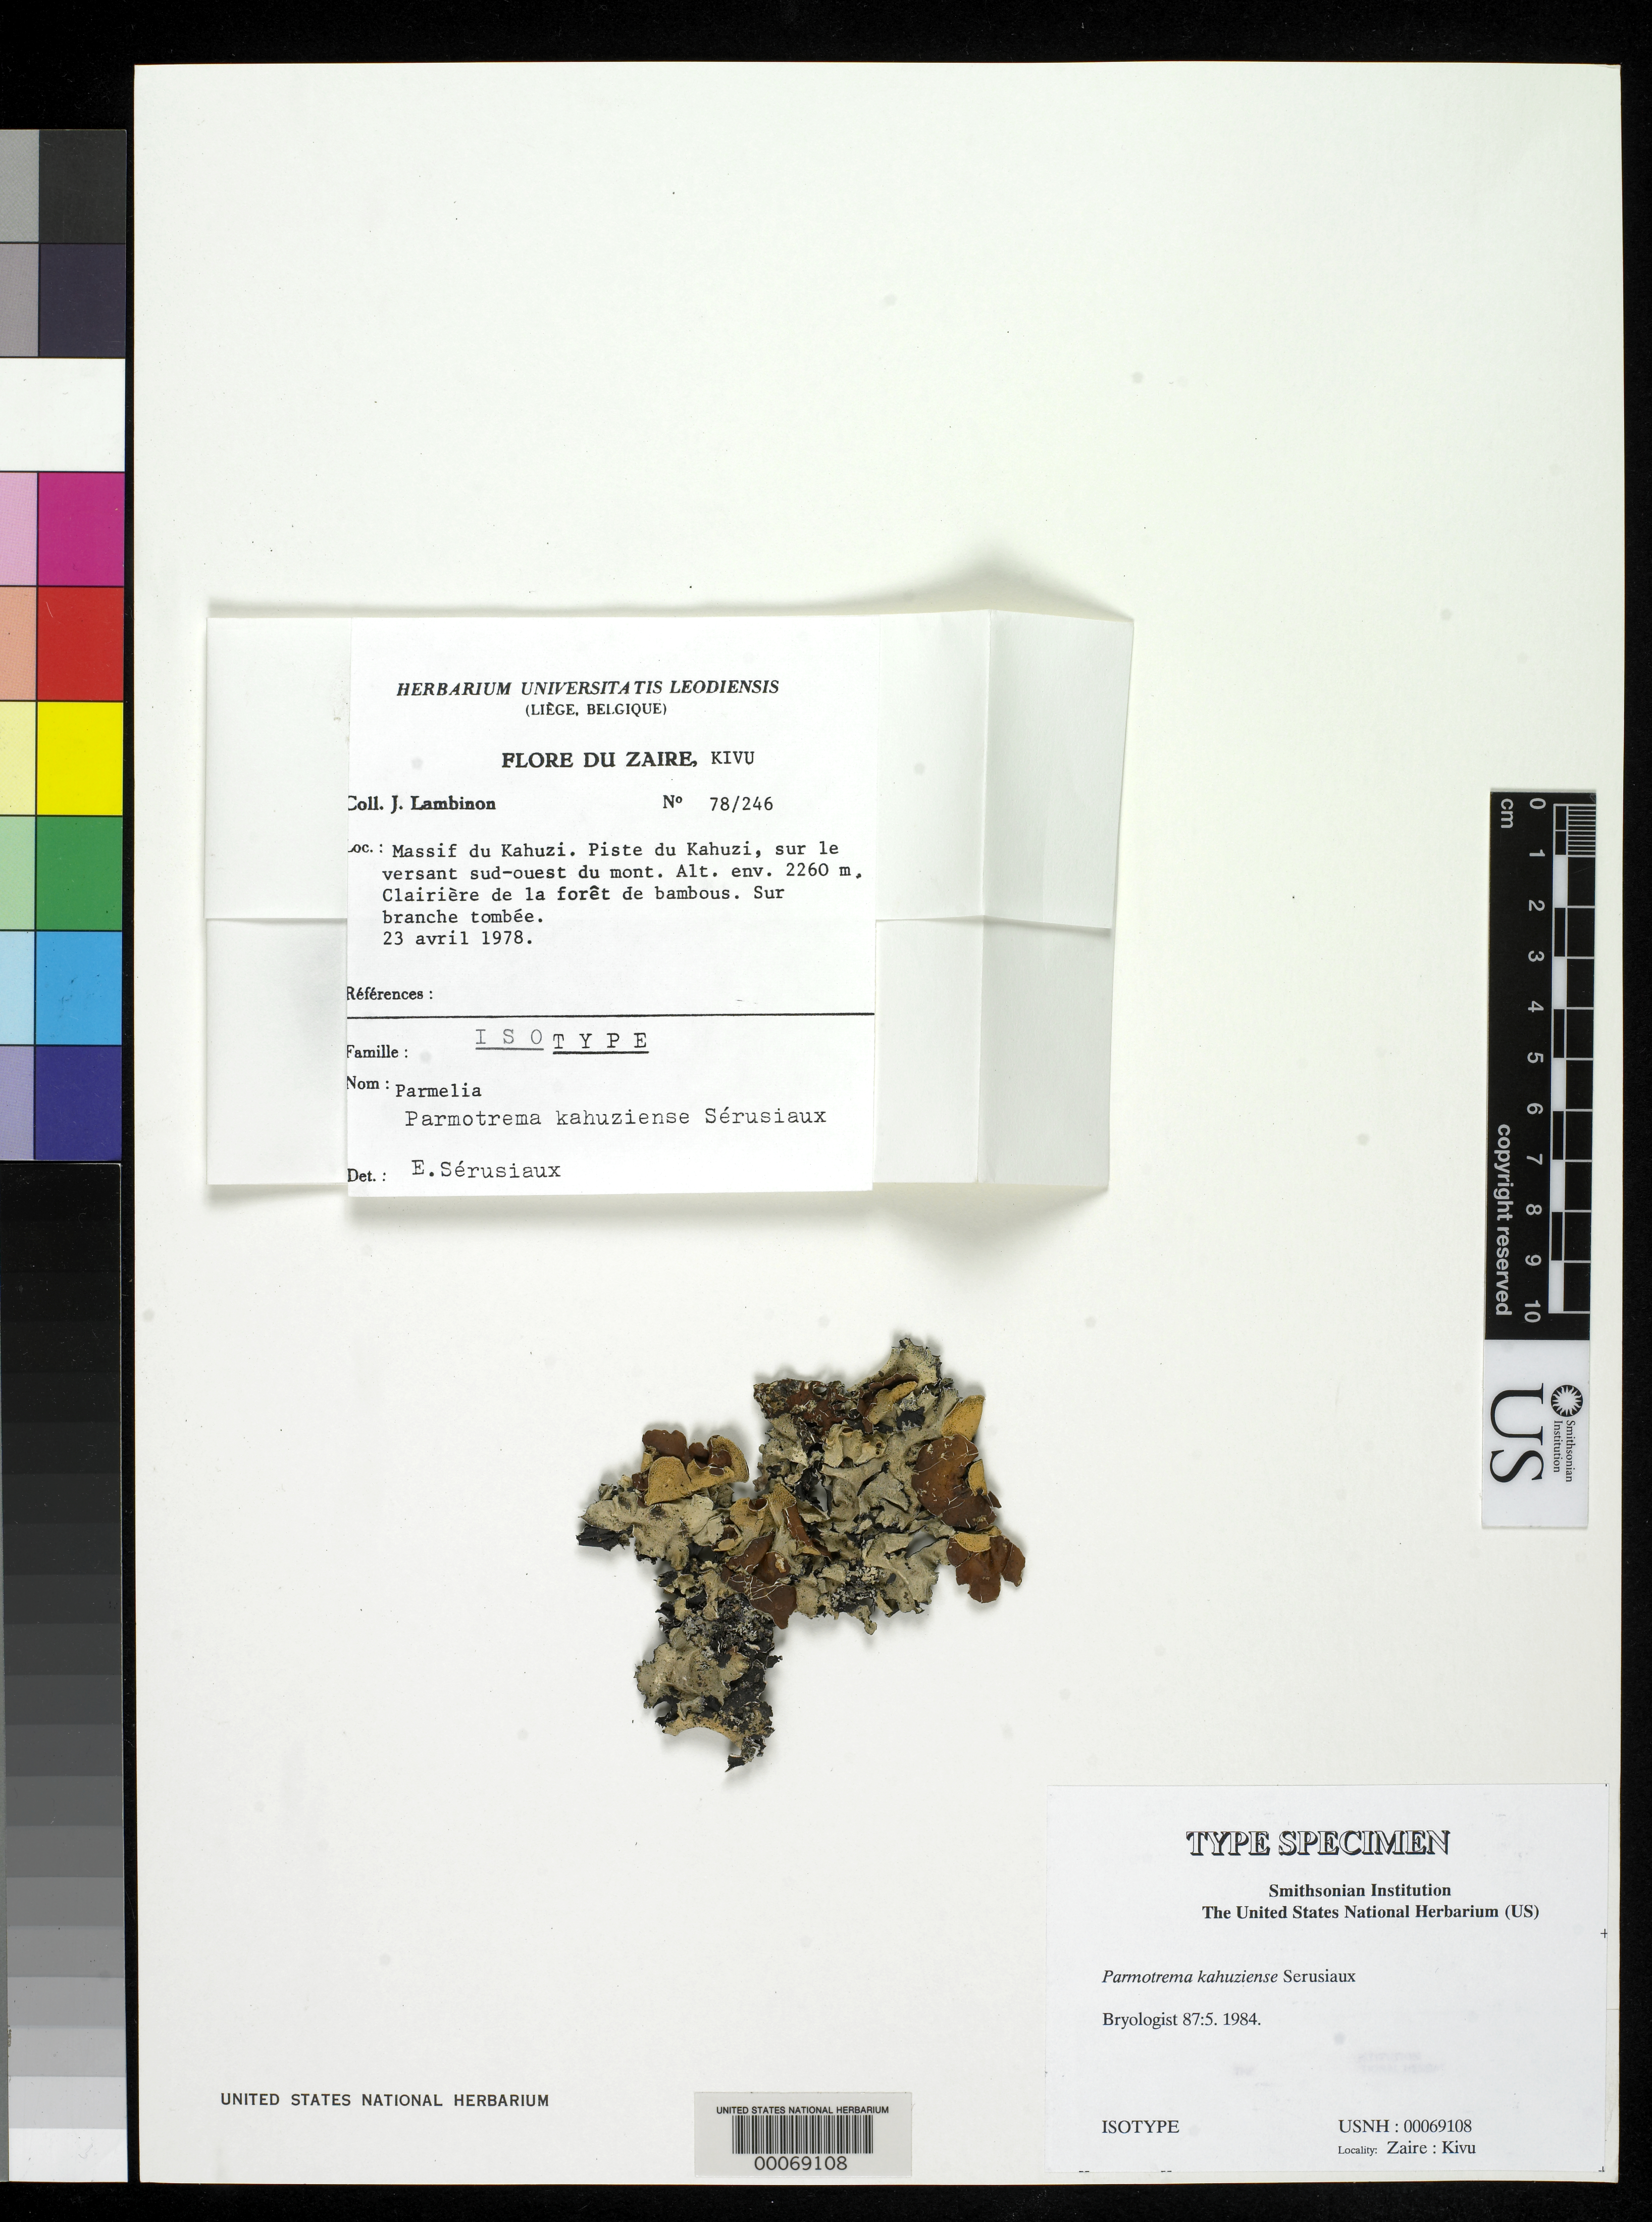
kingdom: Fungi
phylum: Ascomycota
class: Lecanoromycetes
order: Lecanorales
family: Parmeliaceae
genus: Parmotrema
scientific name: Parmotrema kahuziense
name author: Sérus.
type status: Isotype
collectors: J. Lambinon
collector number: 78/246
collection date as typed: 23 Apr 1978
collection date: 1978-04-23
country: Congo, Democratic Republic of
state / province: Sud-Kivu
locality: Kahuzi Range, Kahuzi Track, on the SW side of the mountain.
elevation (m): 2260